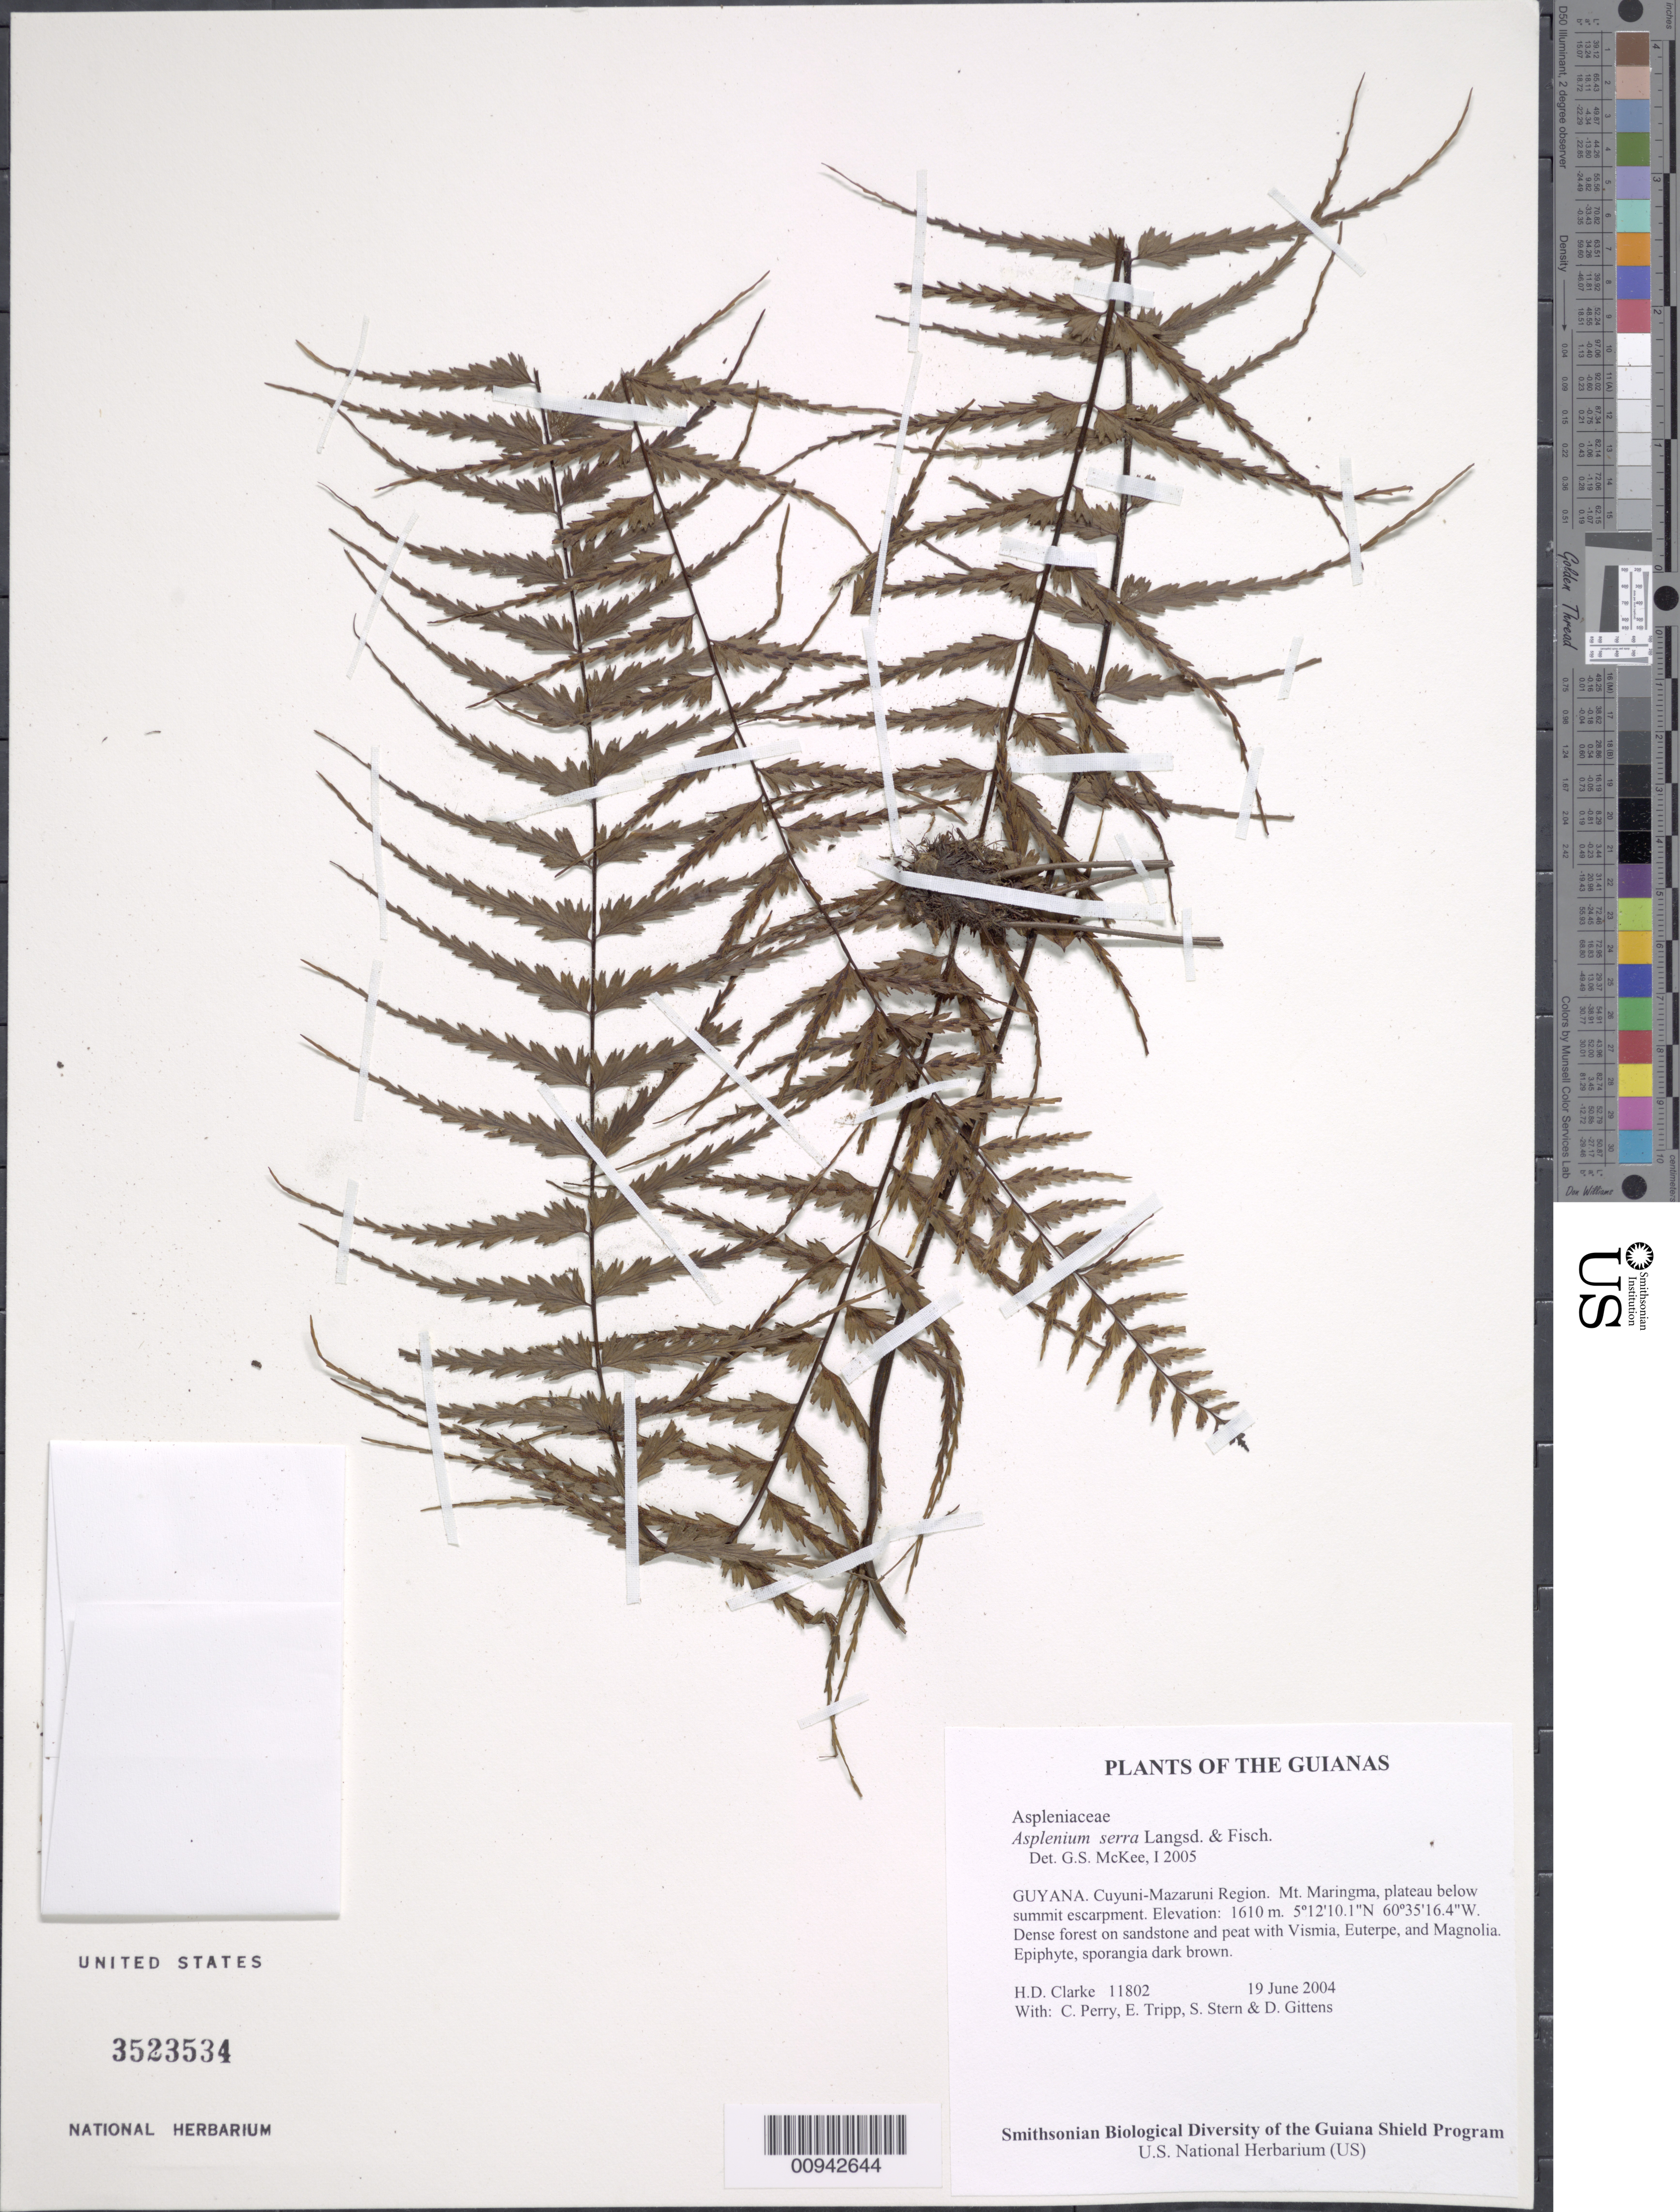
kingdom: Plantae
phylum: Tracheophyta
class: Polypodiopsida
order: Polypodiales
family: Aspleniaceae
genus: Asplenium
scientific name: Asplenium serra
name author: Langsd. & Fisch.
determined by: McKee, G. S., (US), NMNH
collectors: H. D. Clarke, C. Perry, E. Tripp, S. R. Stern & D. Gittens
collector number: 11802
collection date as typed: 19 June 2004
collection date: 2004-06-19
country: Guyana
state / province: Cuyuni-Mazaruni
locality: Mt. Maringma, plateau below summit escarpment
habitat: Dense forest on sandstone and peat with Vismia, Euterpe, and Magnolia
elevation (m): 1610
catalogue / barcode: US 3523534